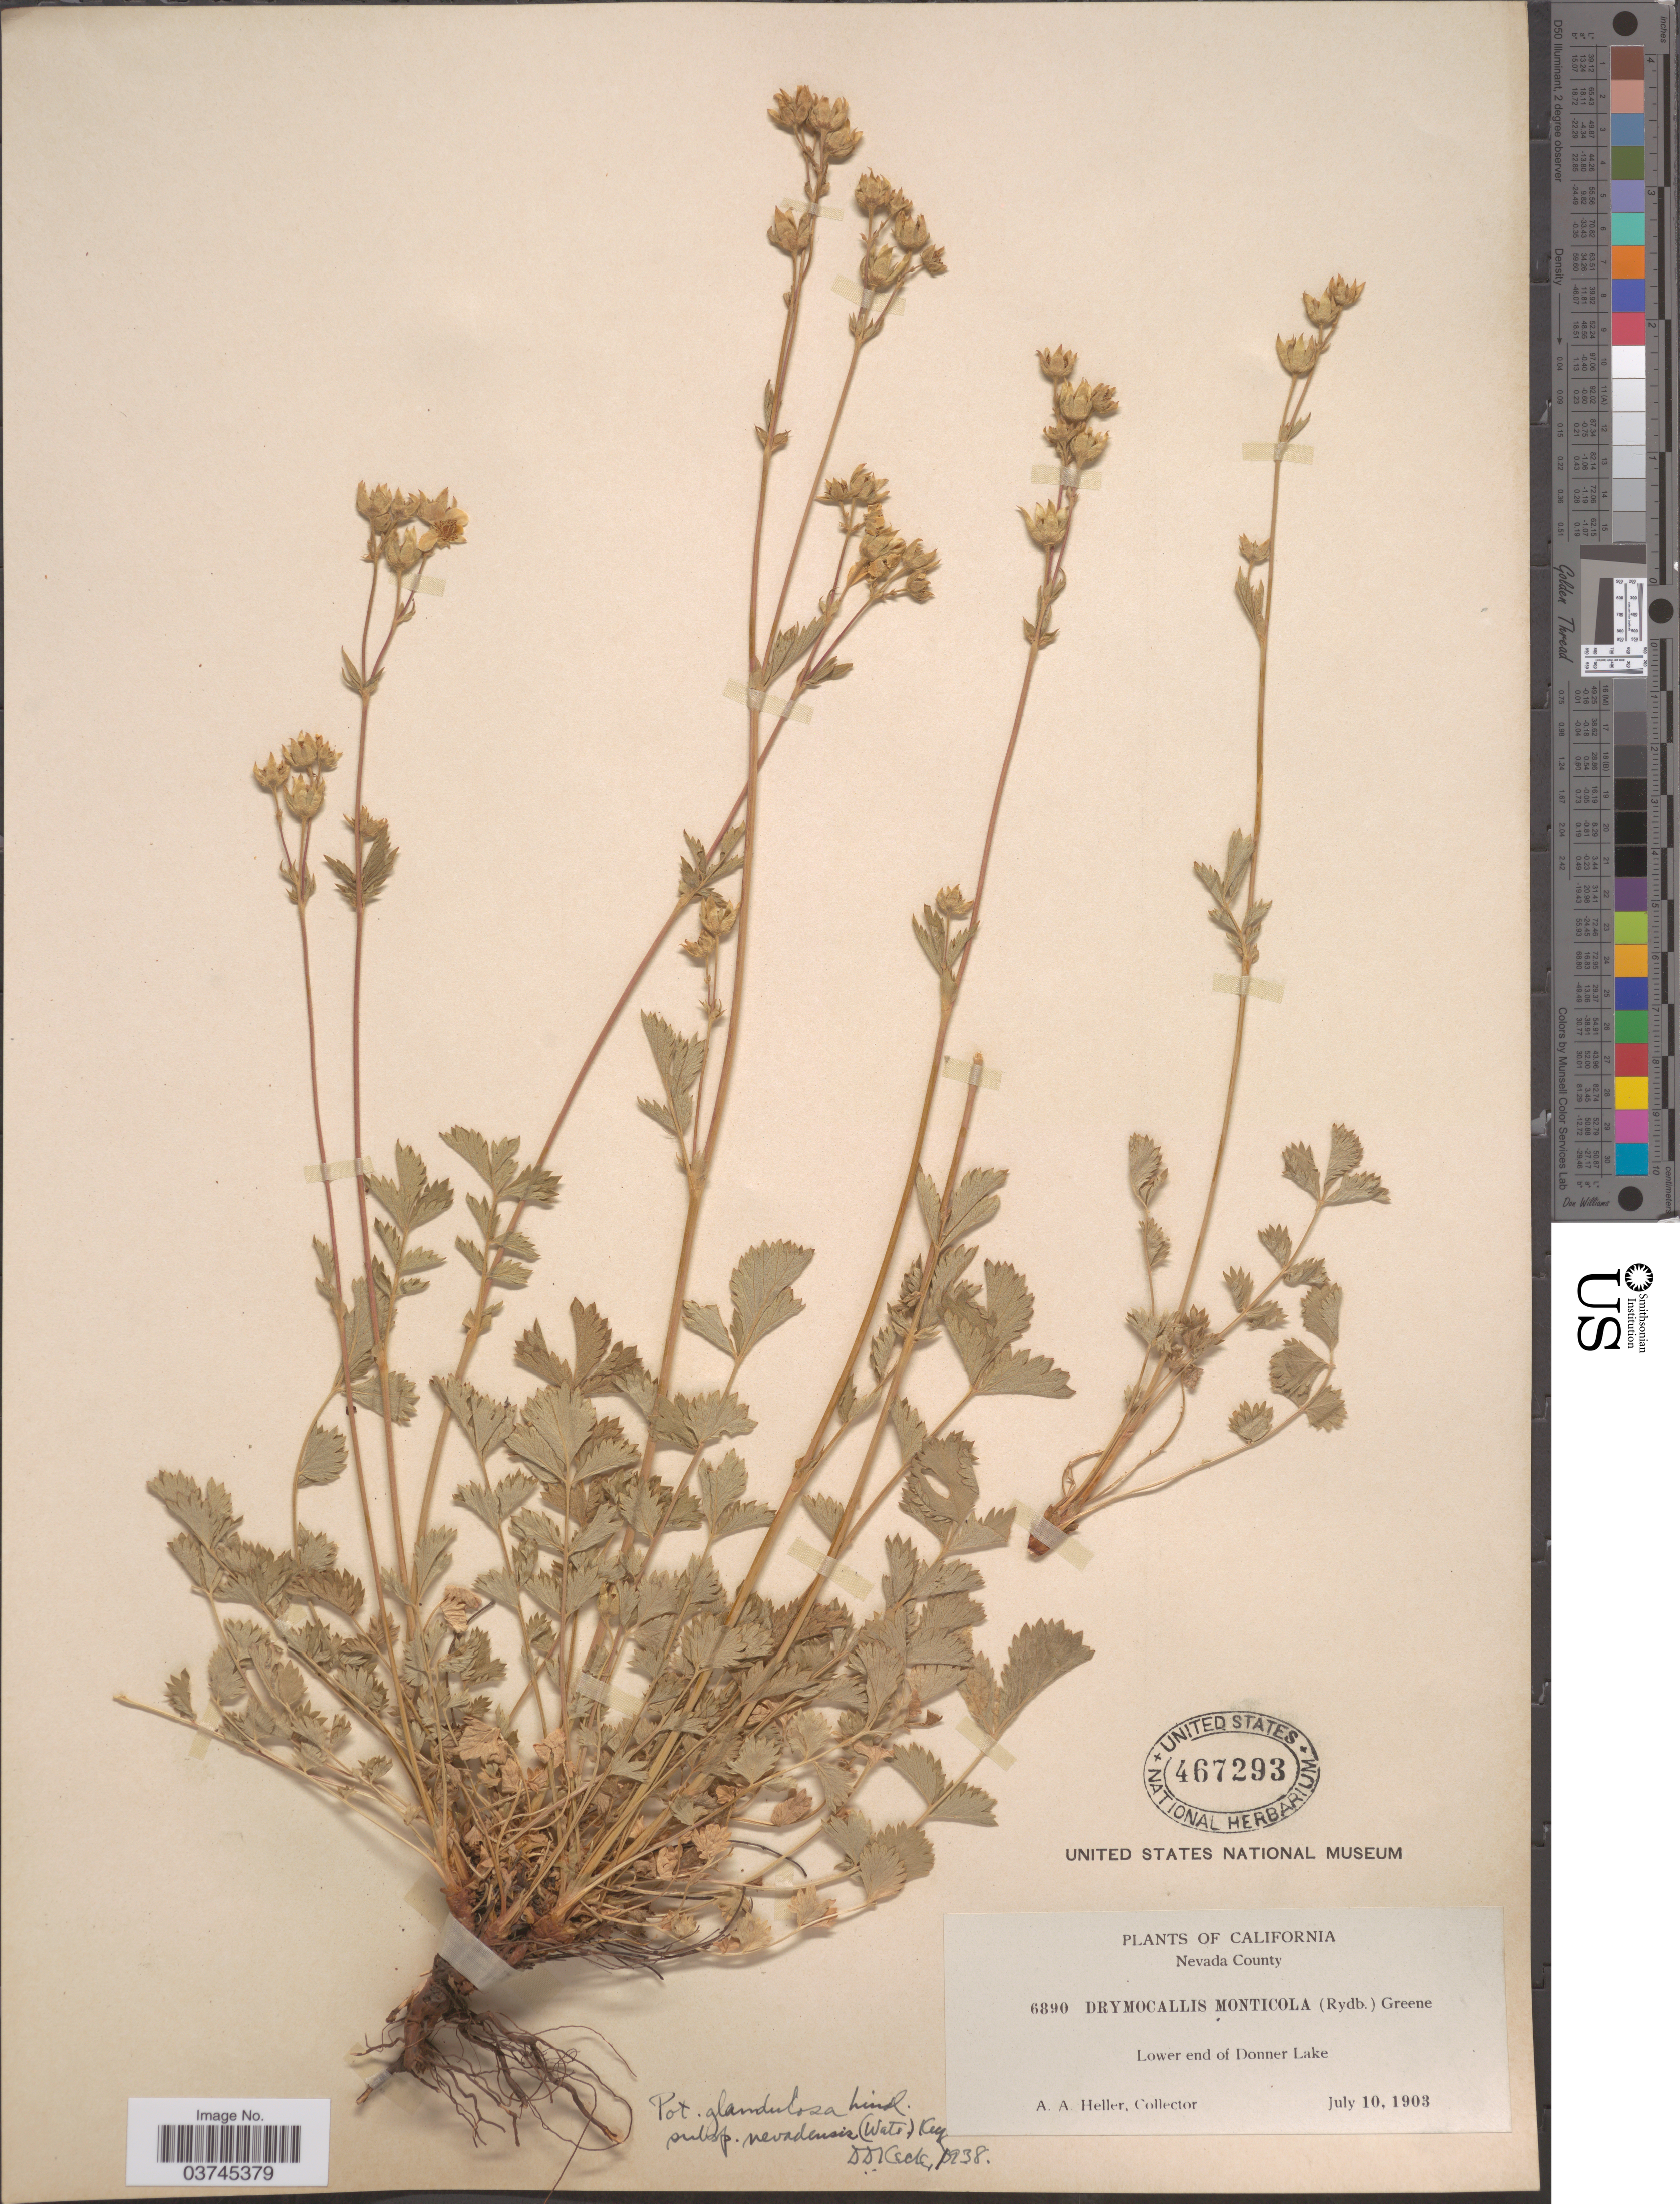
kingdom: Plantae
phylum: Tracheophyta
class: Magnoliopsida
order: Rosales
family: Rosaceae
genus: Drymocallis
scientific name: Drymocallis lactea var. lactea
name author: (Greene) Rydb.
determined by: Strong, Mark T., (BOT), Smithsonian Institution - National Museum of Natural History (UNITED STATES)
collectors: A. A. Heller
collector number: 6890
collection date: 1903-07-10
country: United States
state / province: California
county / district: Nevada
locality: Nevada County. Lower end of Donner Lake.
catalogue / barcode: US 467293